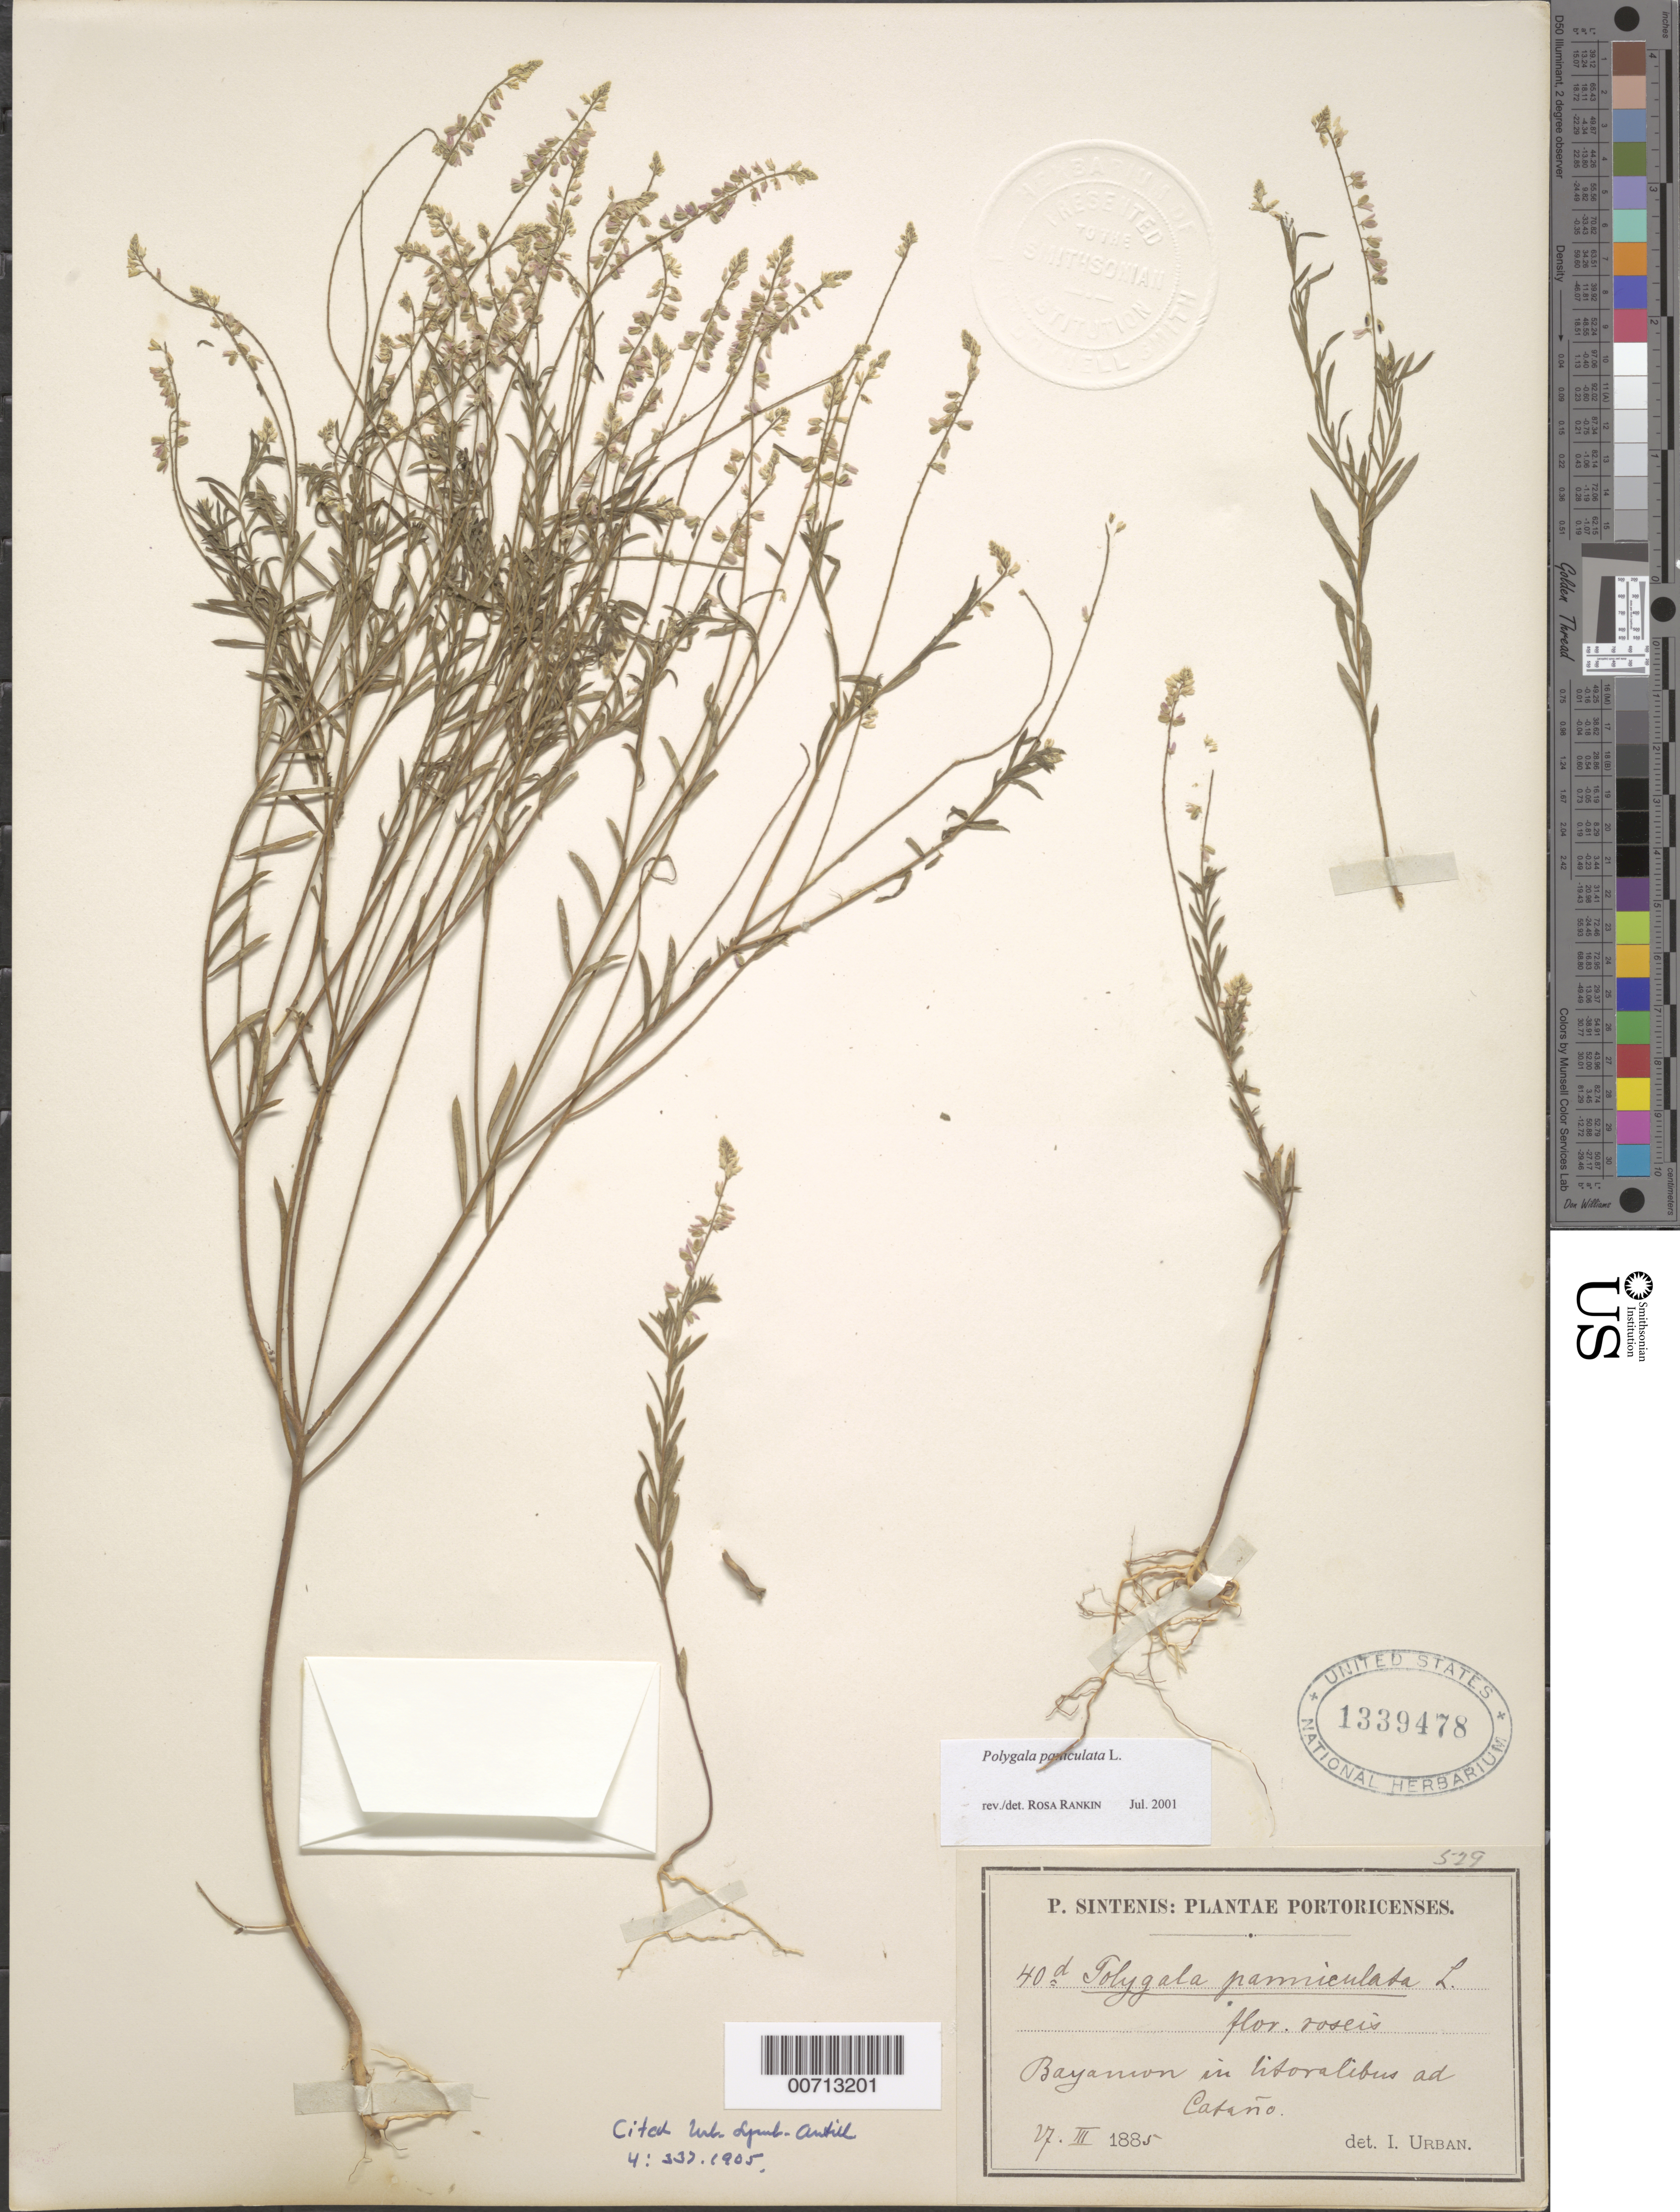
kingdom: Plantae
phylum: Tracheophyta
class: Magnoliopsida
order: Fabales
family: Polygalaceae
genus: Polygala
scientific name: Polygala paniculata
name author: L.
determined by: Rankin Rodriguez, Rosa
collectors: P. Sintenis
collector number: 40d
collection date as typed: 27 Mar 1885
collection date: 1885-03-27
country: Puerto Rico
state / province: Bayamon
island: Greater Antilles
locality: Ad Catano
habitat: In litoralibus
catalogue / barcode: US 1339478